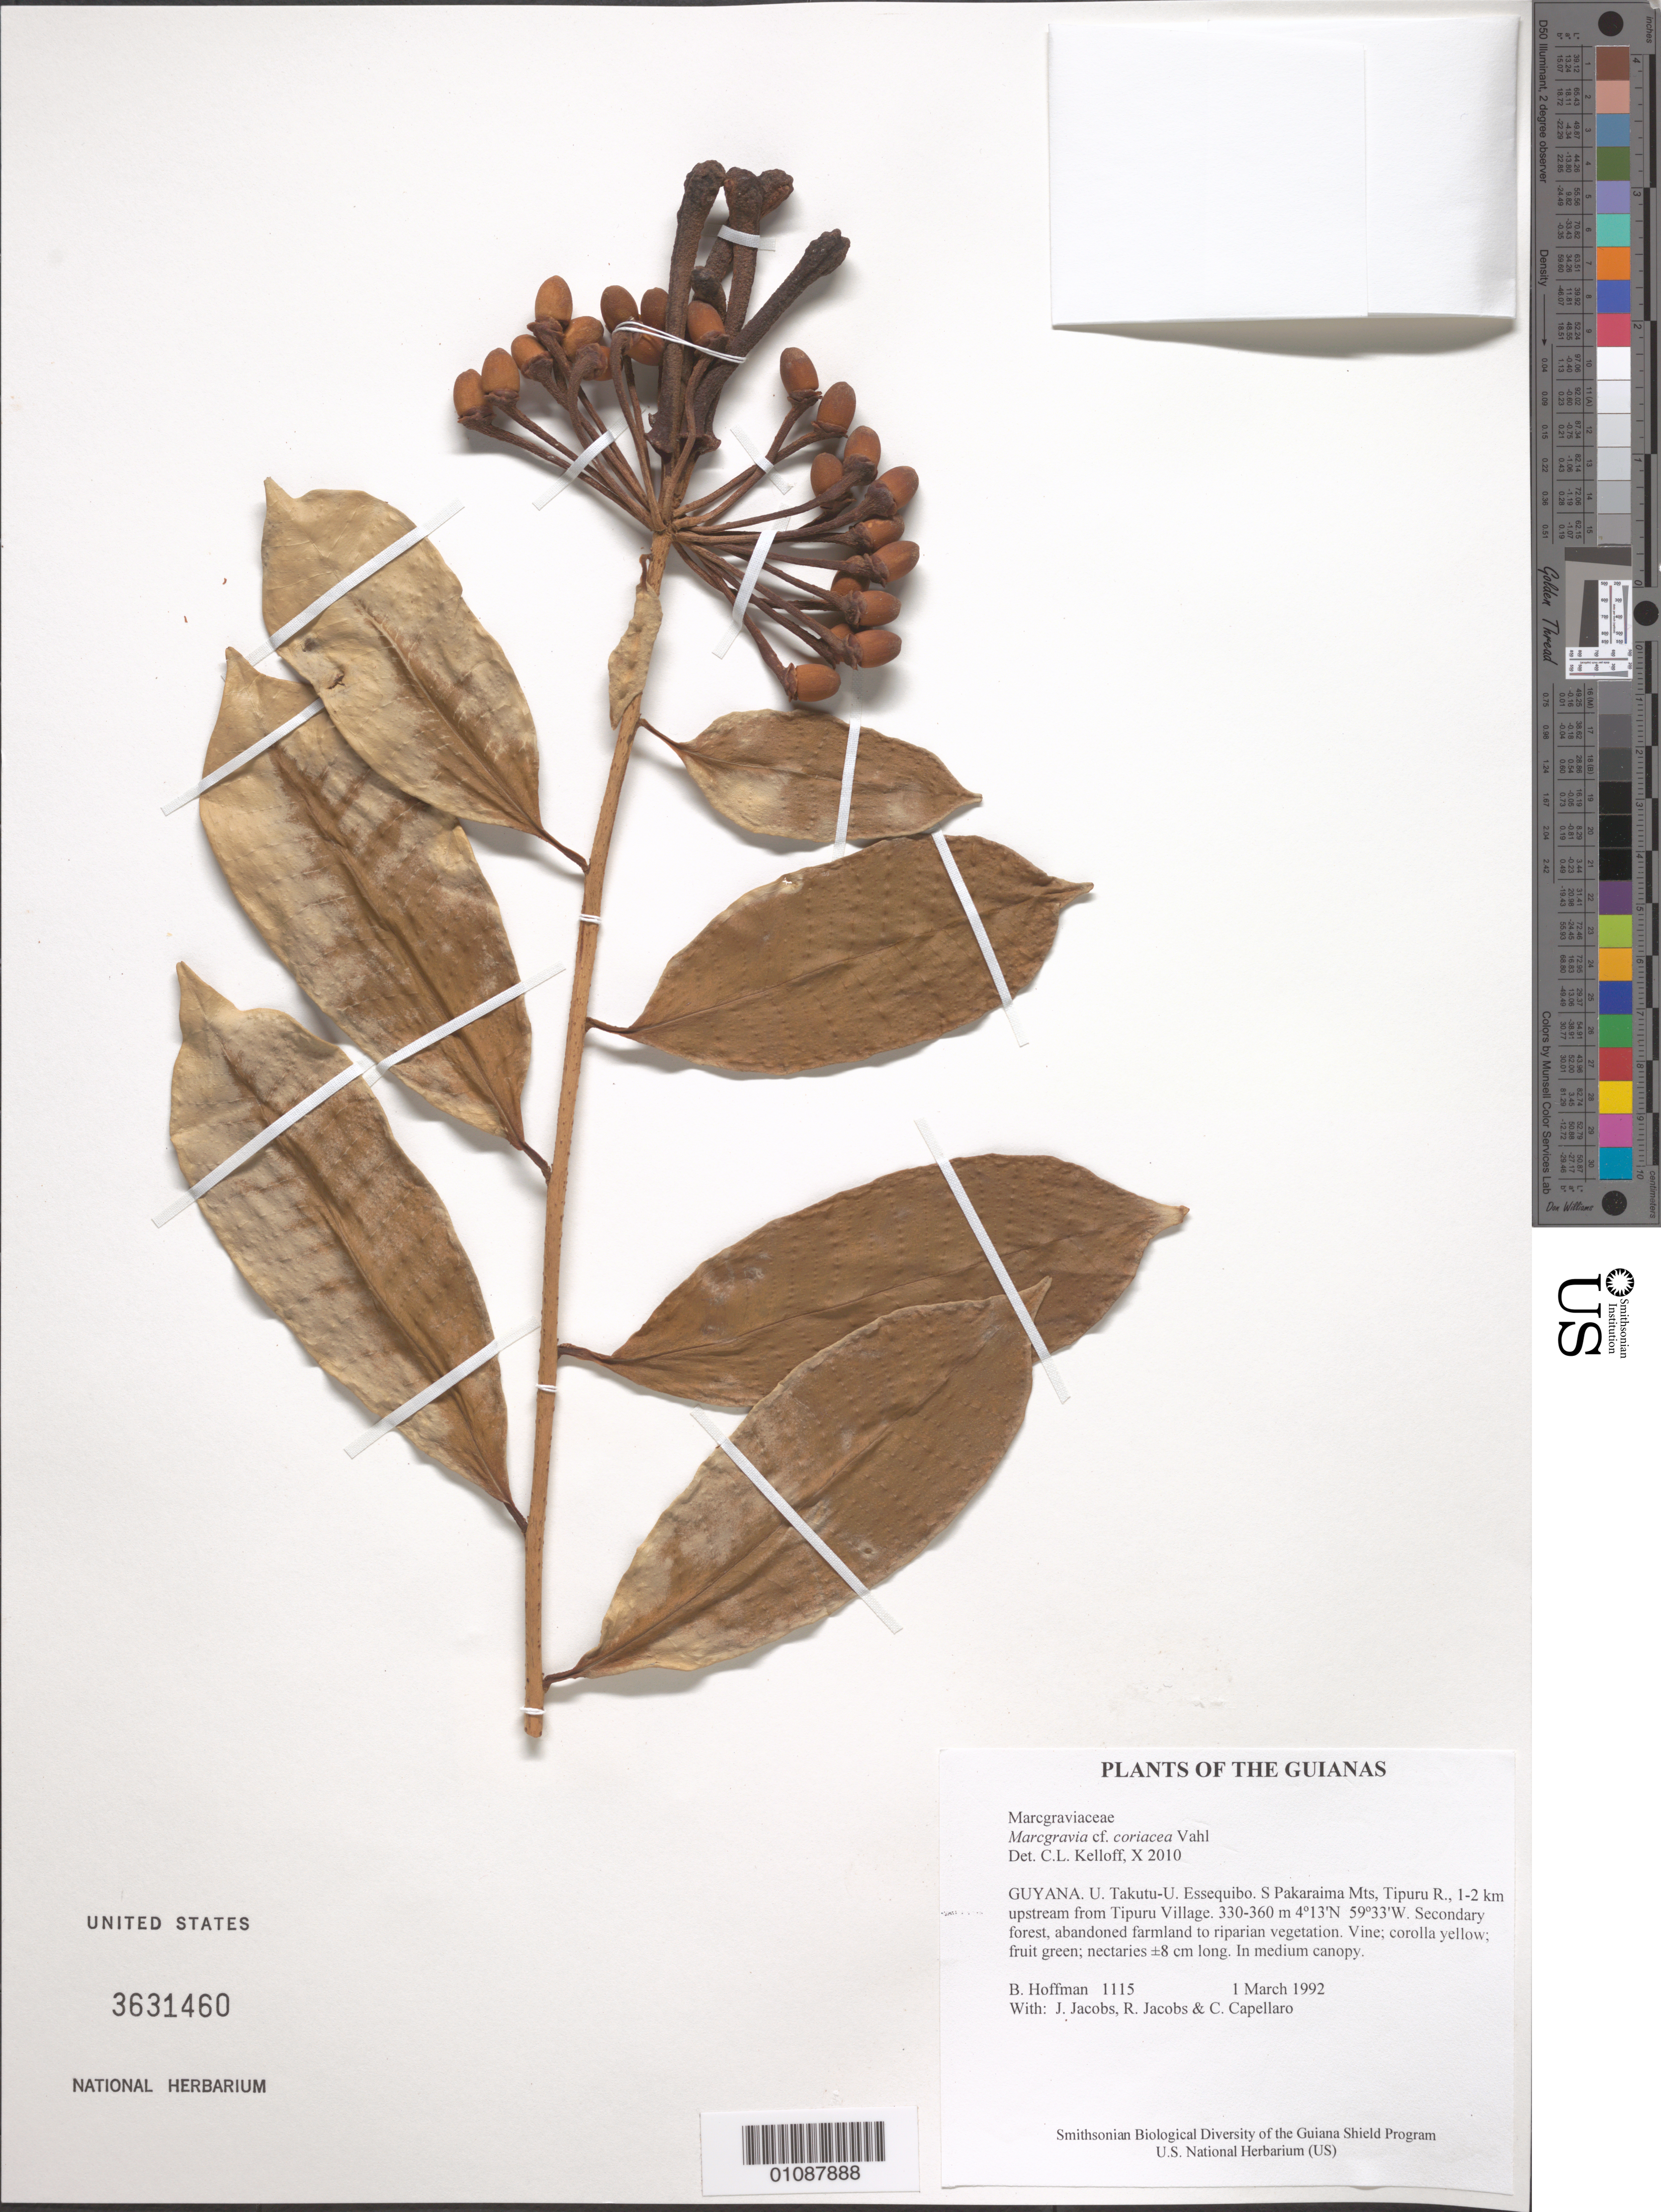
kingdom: Plantae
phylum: Tracheophyta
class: Magnoliopsida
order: Ericales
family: Marcgraviaceae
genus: Marcgravia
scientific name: Marcgravia coriacea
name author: Vahl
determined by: Kelloff, Carol L., (US), Smithsonian Institution - National Museum of Natural History (UNITED STATES)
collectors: B. Hoffman, J. Jacobs, R. Jacobs & C. Capellaro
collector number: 1115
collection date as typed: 1 March 1992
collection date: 1992-03-01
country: Guyana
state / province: U. Takutu-U. Essequibo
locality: S Pakaraima Mts, Tipuru R., 1-2 km upstream from Tipuru Village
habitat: Secondary forest, abandoned farmland to riparian vegetation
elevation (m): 330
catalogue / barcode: US 3631460